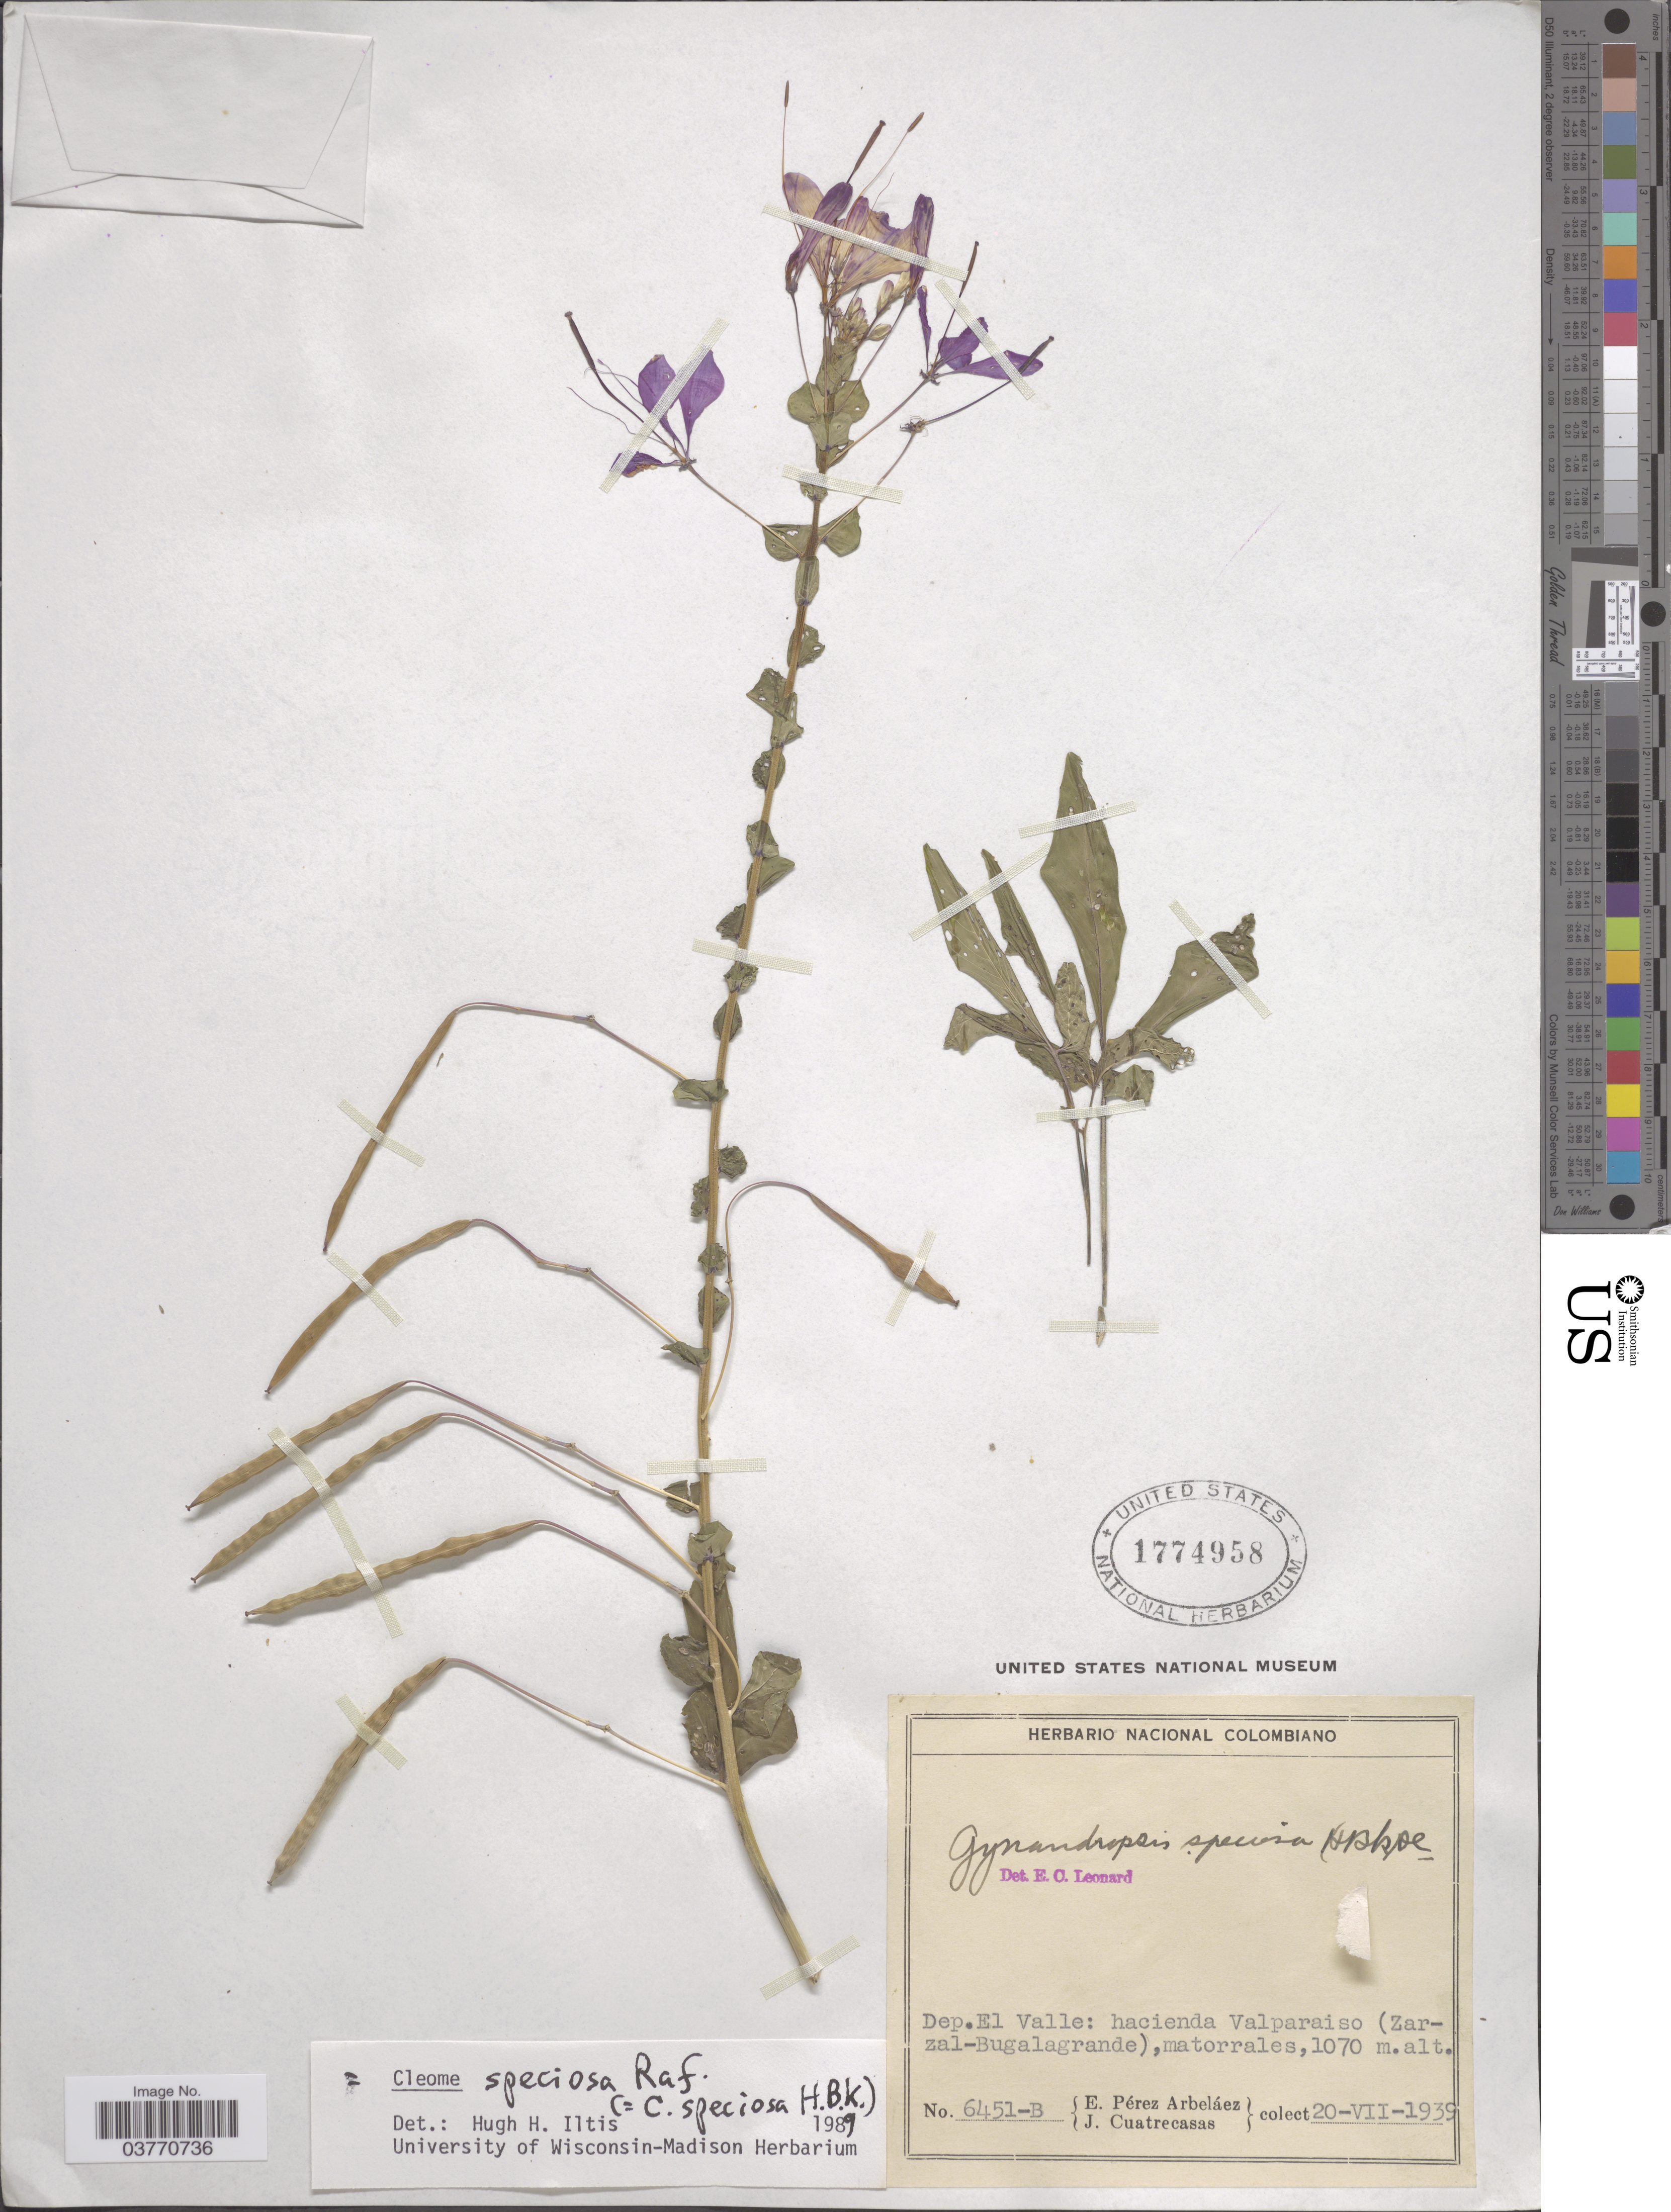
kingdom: Plantae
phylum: Tracheophyta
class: Magnoliopsida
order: Brassicales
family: Cleomaceae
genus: Cleoserrata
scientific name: Cleoserrata speciosa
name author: (Raf.) Iltis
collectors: E. Pérez Arbeláez & J. Cuatrecasas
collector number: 6451-B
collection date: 1939-07-20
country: Colombia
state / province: Valle del Cauca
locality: Dep. El Valle: hacienda Valparaiso ( Zarzal-Bugalagrande), matorrales.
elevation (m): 1070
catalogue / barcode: US 1774958